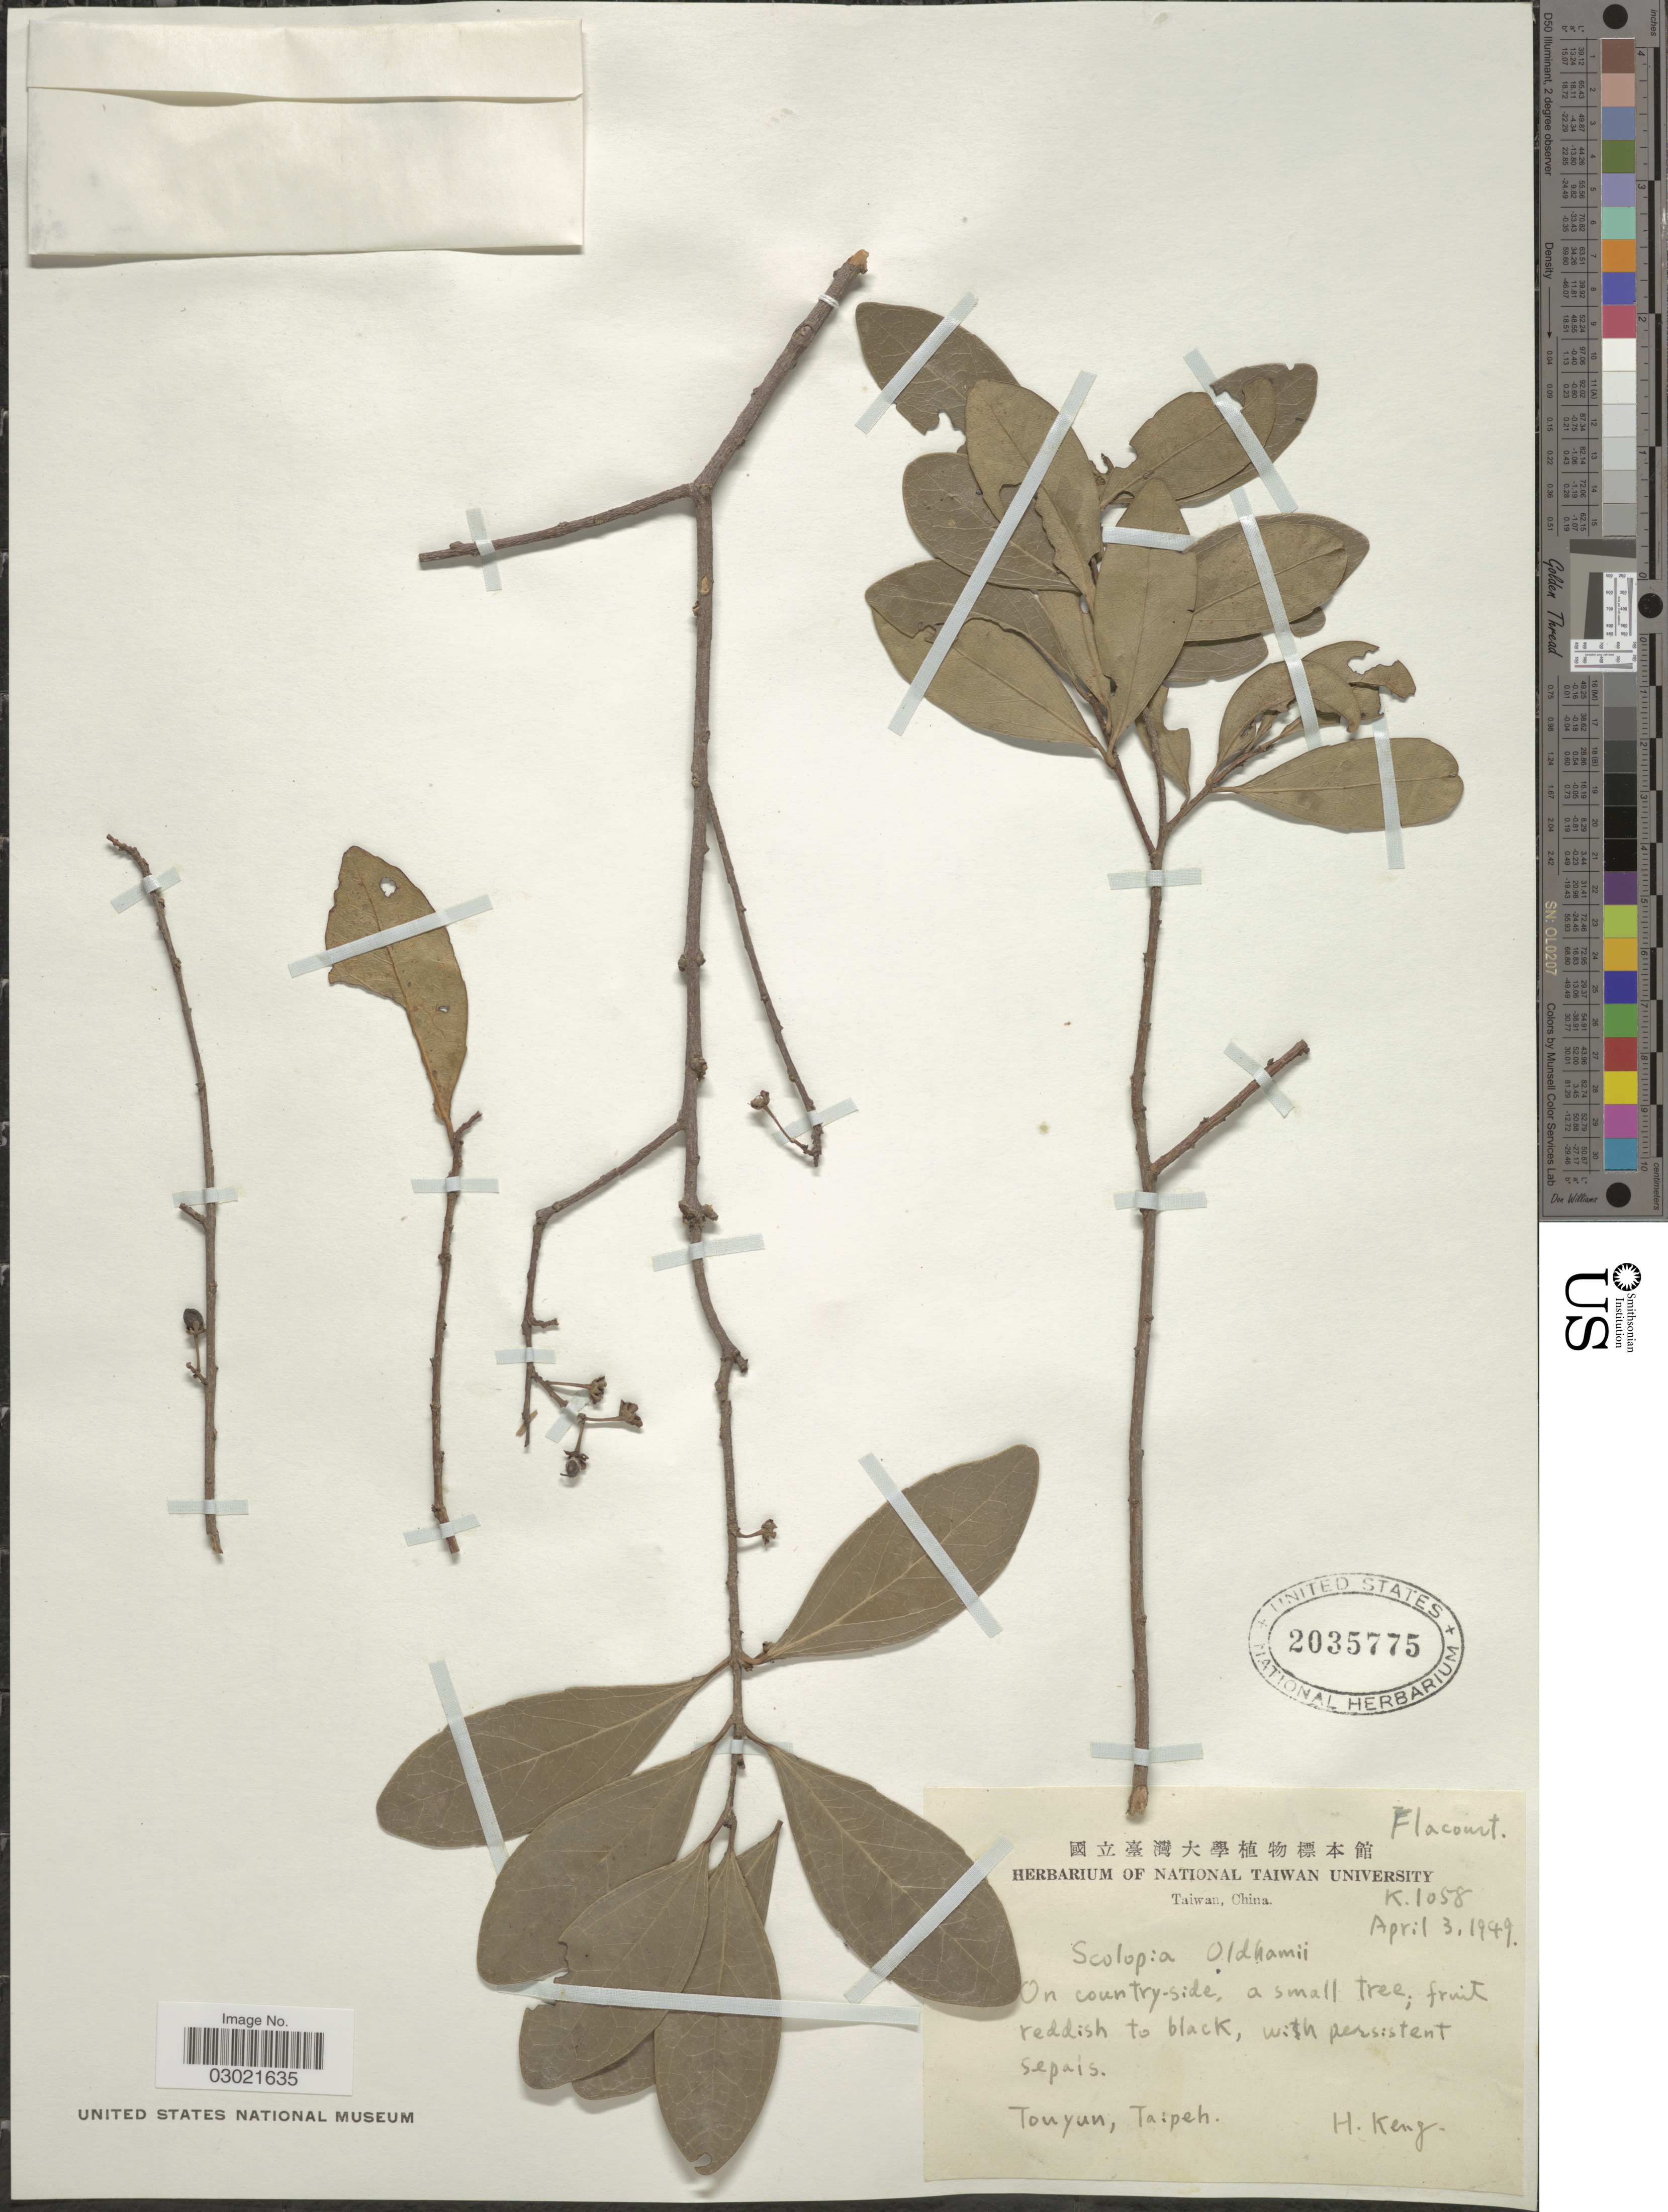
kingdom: Plantae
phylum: Tracheophyta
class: Magnoliopsida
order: Malpighiales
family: Salicaceae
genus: Scolopia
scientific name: Scolopia oldhamii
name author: Hance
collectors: H. Keng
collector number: K1058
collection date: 1949-04-03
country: Taiwan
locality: Touyun, Taipeh.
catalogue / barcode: US 2035775